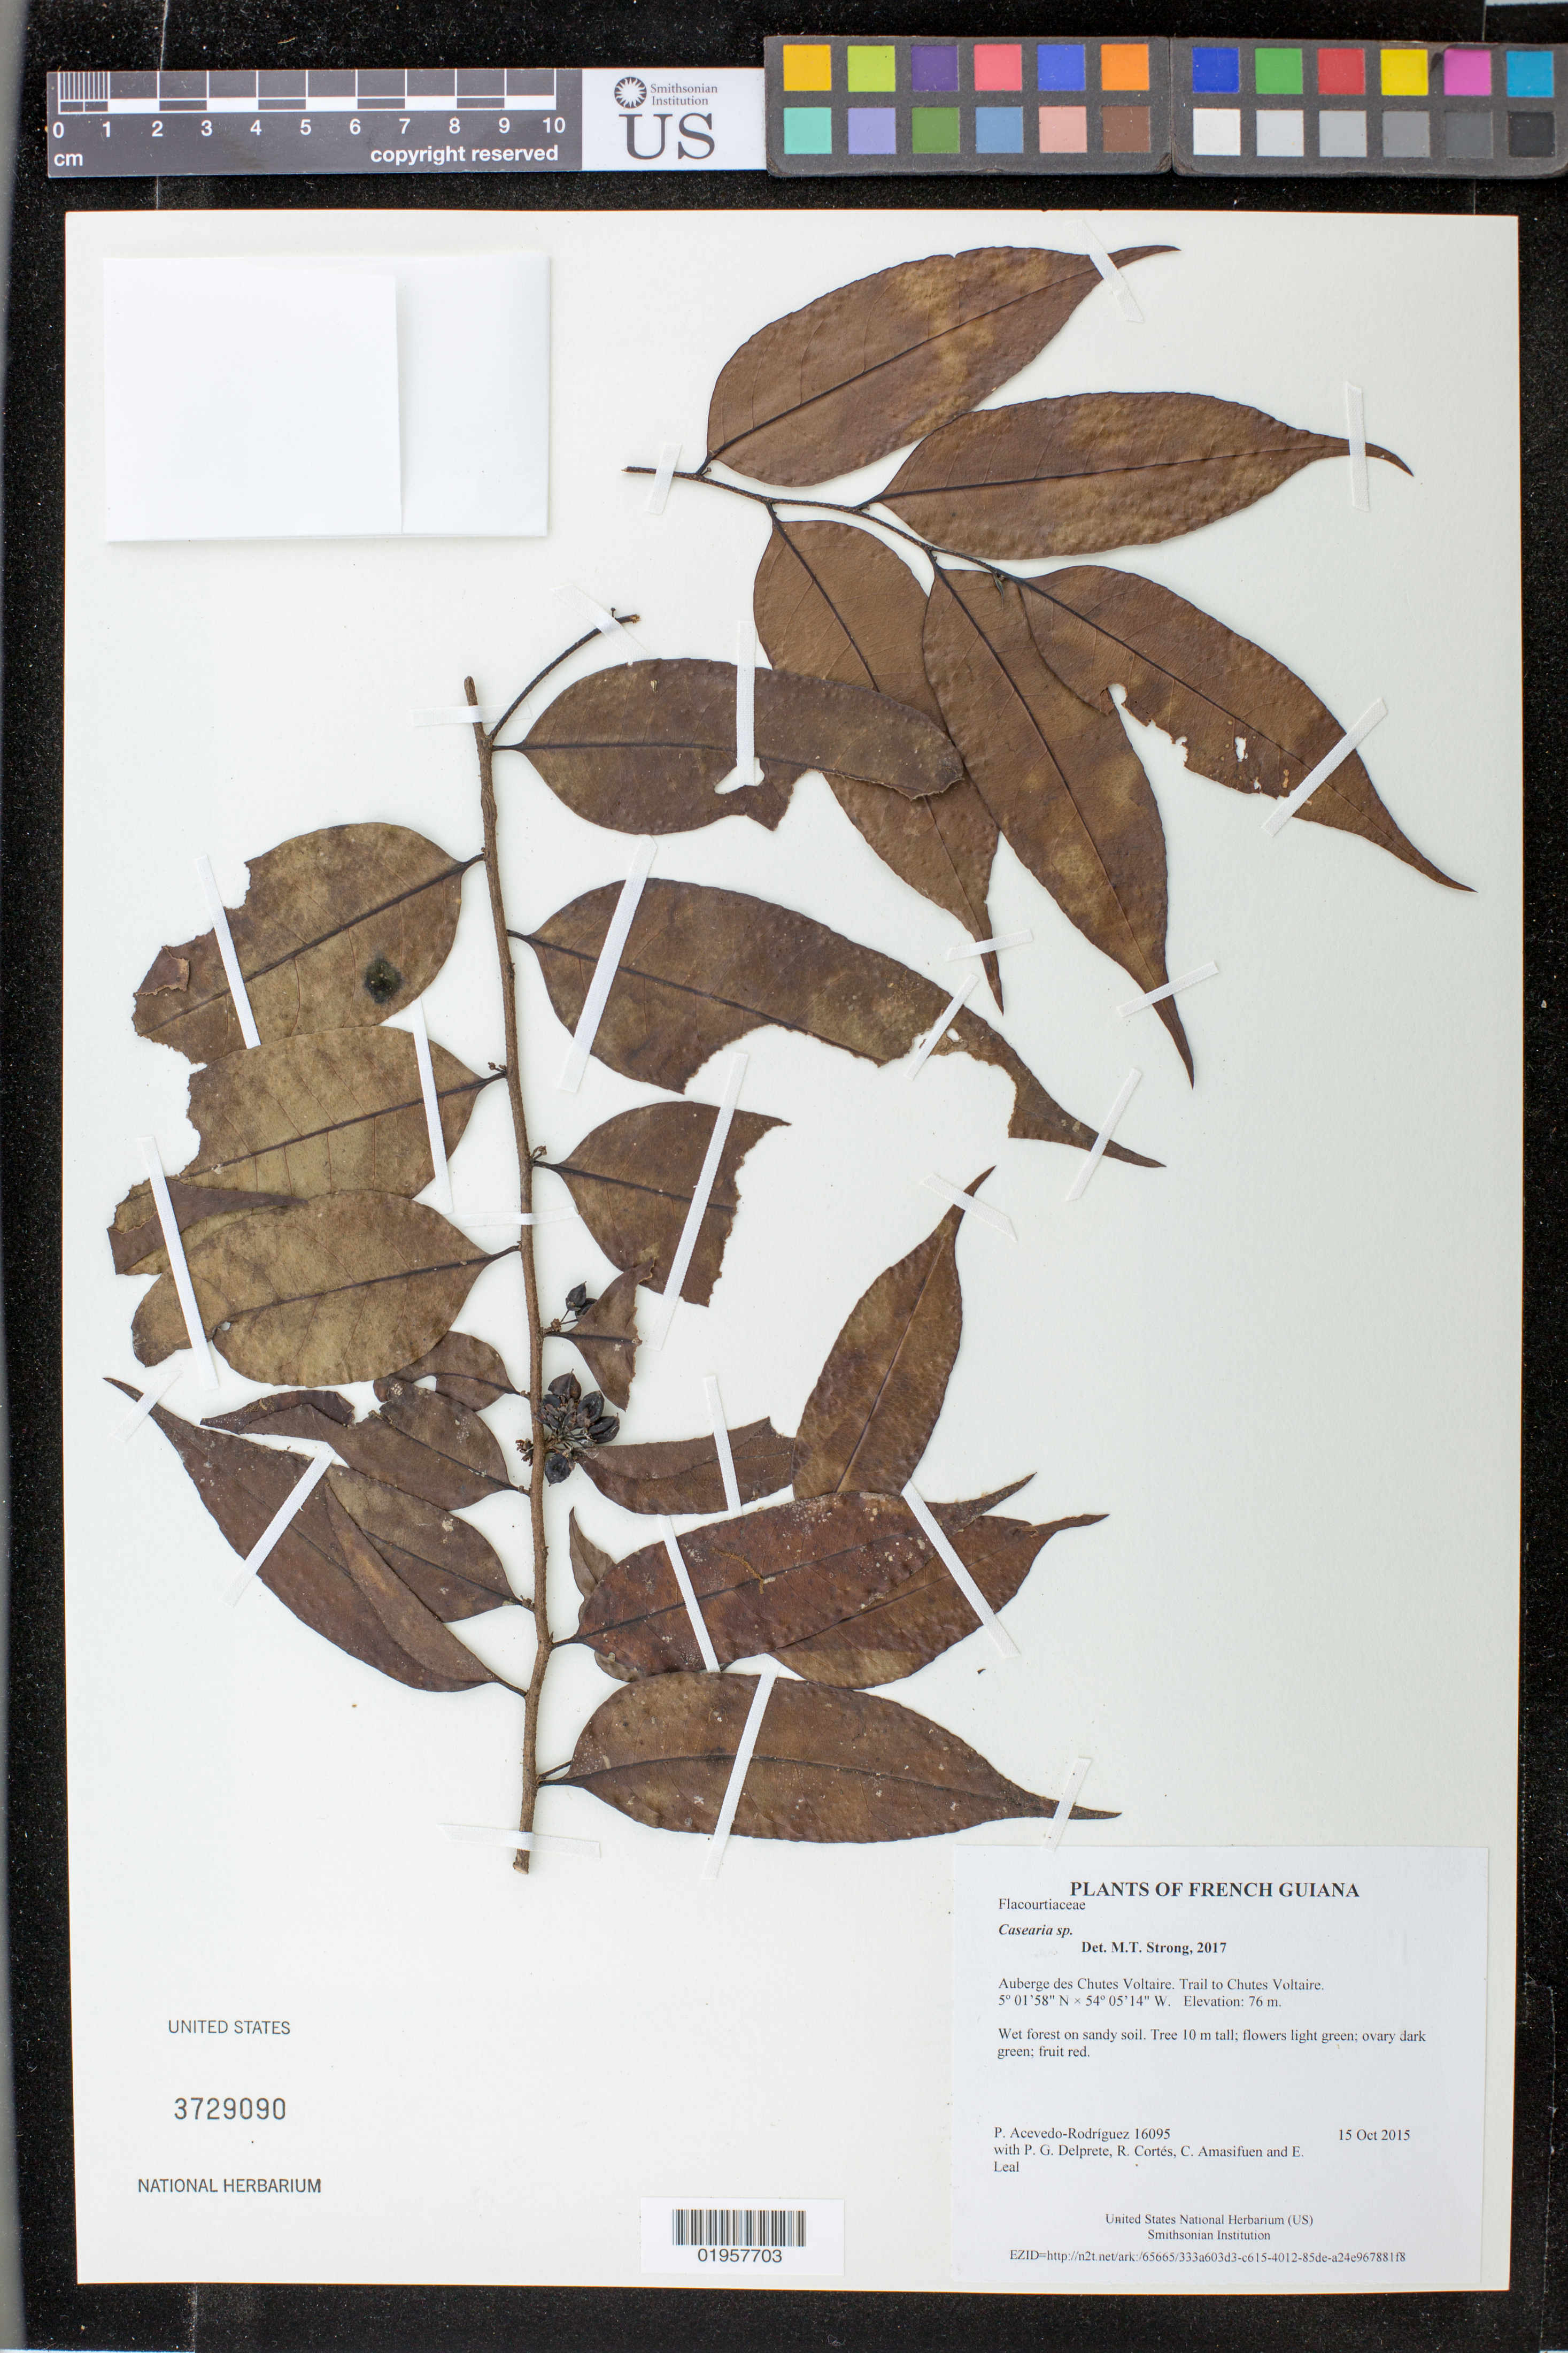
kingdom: Plantae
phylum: Tracheophyta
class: Magnoliopsida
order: Malpighiales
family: Salicaceae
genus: Casearia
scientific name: Casearia sp.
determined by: Strong, M. T., (US), Smithsonian Institution - National Museum of Natural History (UNITED STATES)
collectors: P. Acevedo-Rodr., P. G. Delprete, R. Cortés, C. Amasifuen & E. Leal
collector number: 16095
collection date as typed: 15 October 2015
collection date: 2015-10-15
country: French Guiana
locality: Auberge des Chutes Voltaire. Trail to Chutes Voltaire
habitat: Wet forest on sandy soil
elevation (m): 76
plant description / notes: US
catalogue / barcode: US 3729090